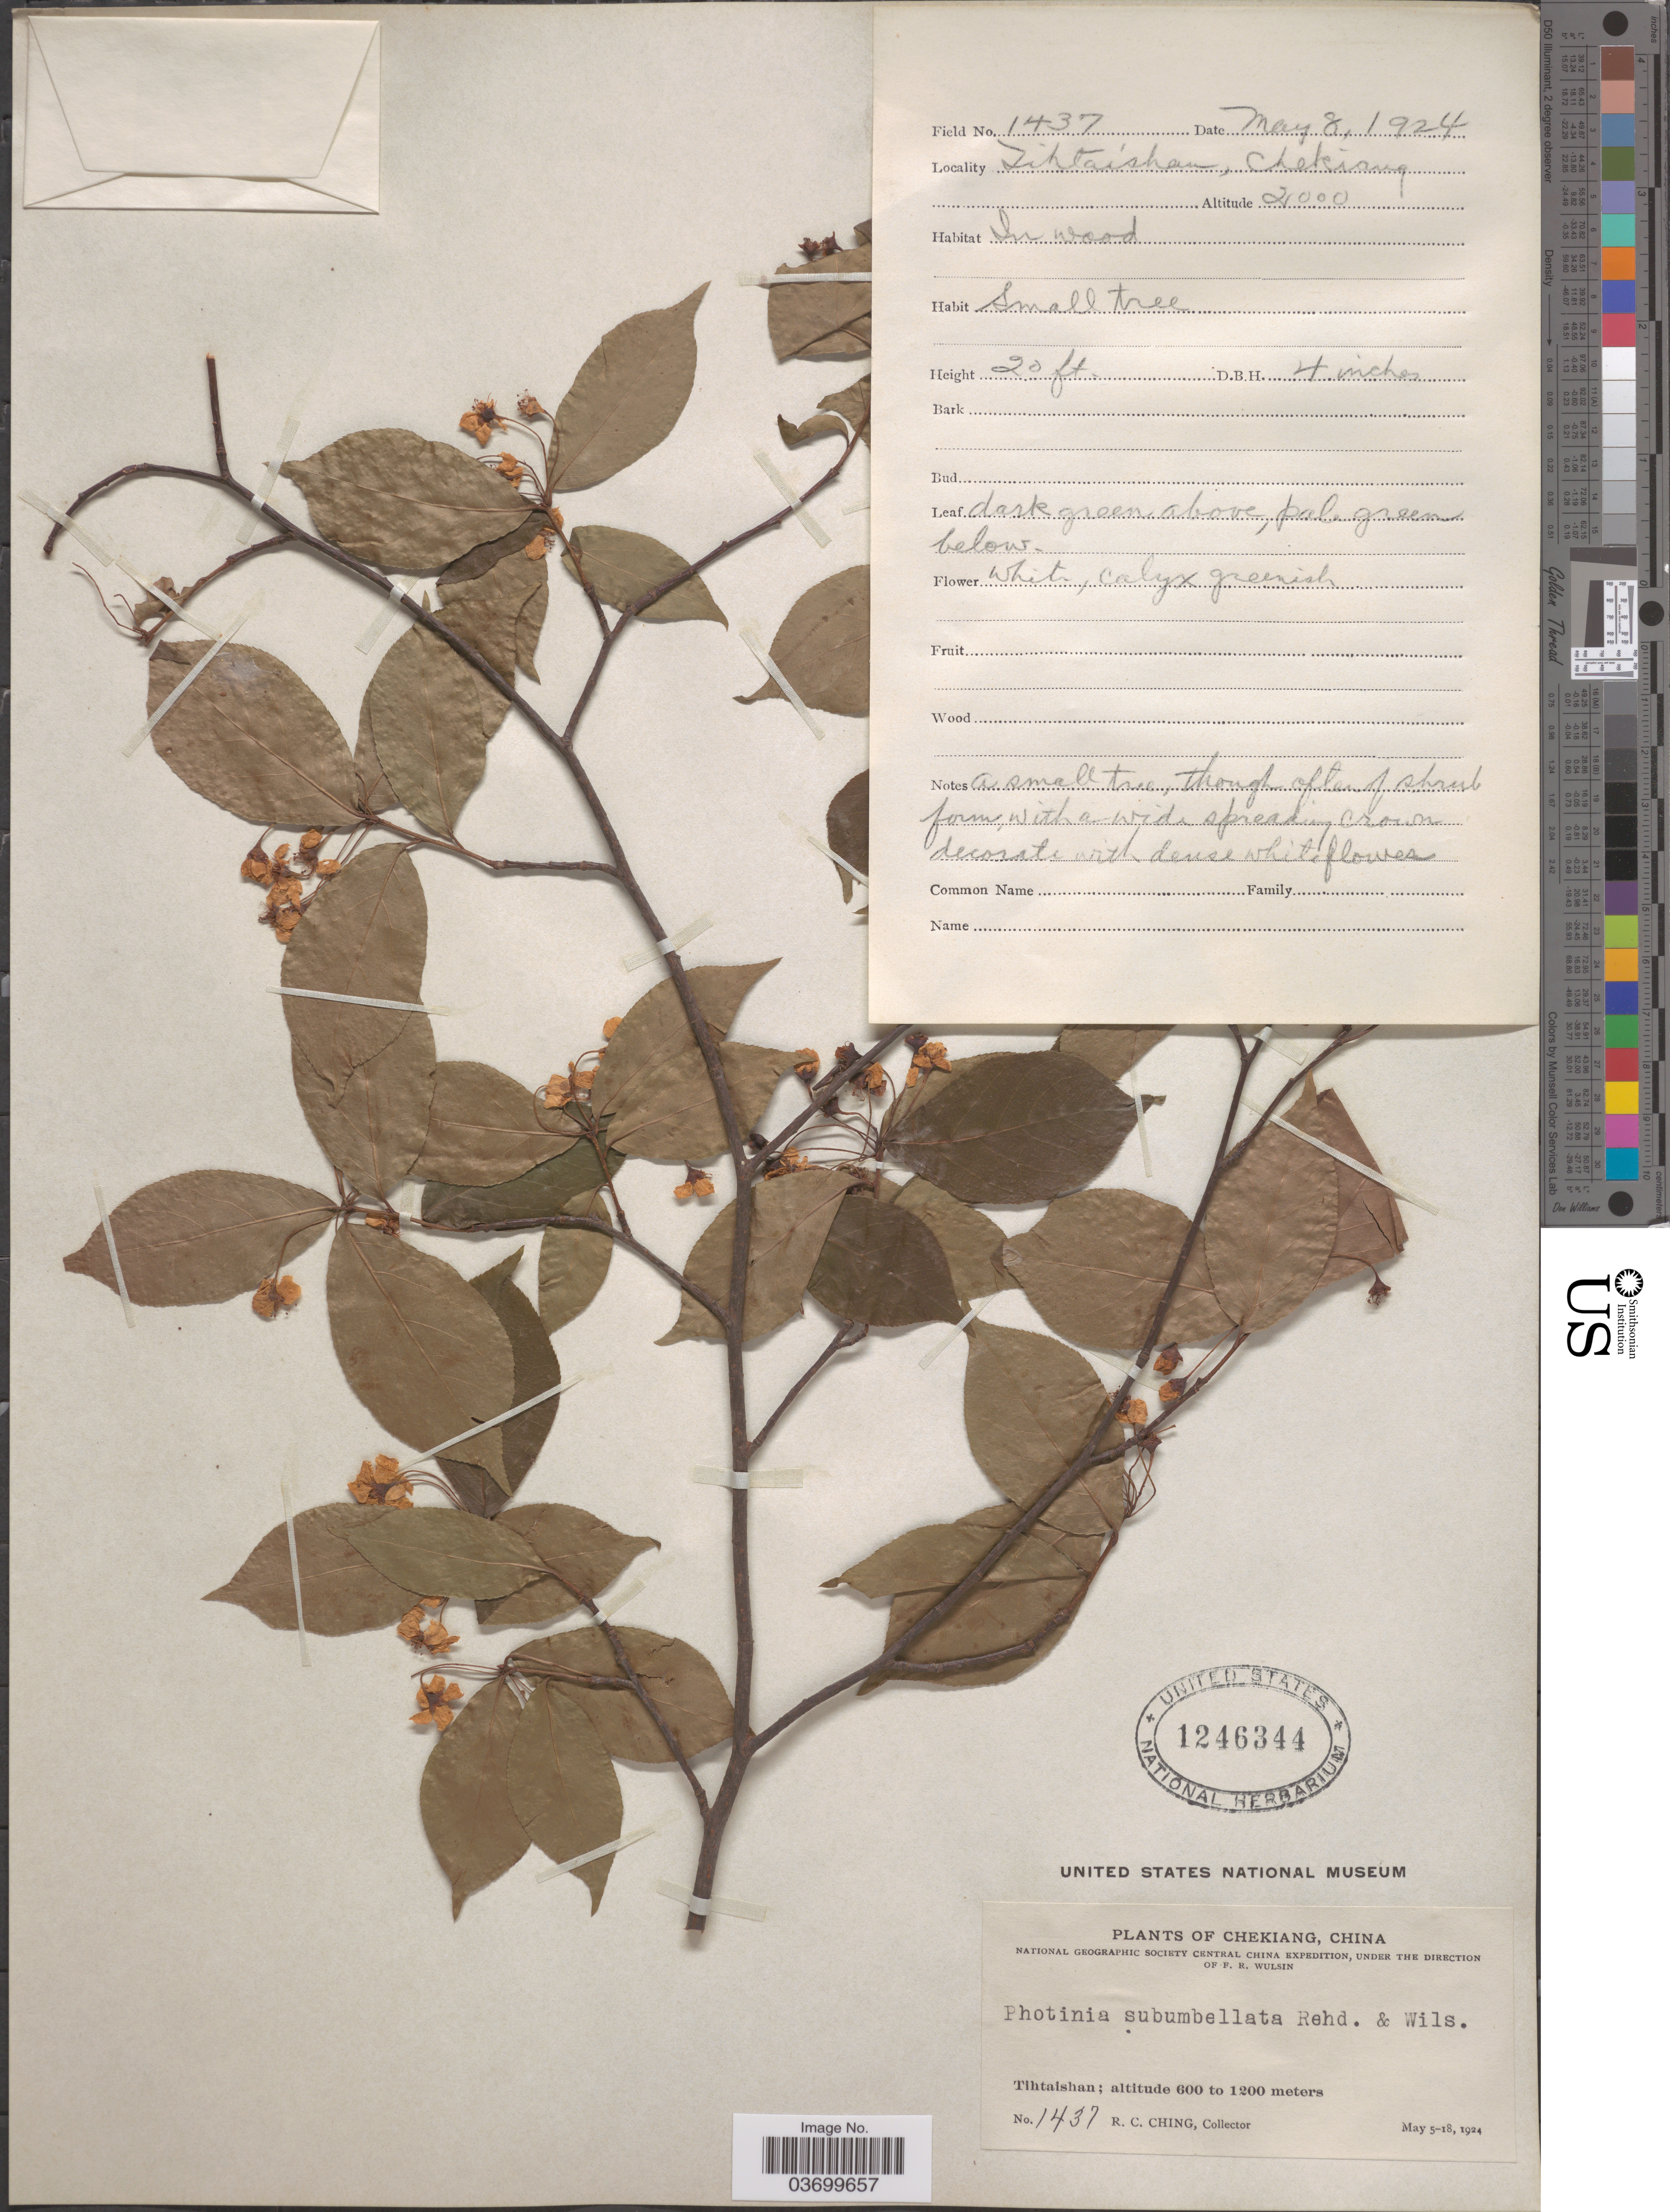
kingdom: Plantae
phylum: Tracheophyta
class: Magnoliopsida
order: Rosales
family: Rosaceae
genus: Photinia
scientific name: Photinia subumbellata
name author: Rehder & E.H. Wilson in Sarg.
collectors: R. C. Ching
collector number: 1437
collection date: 1924-05-08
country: China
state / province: Zhejiang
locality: Tihtaishan, Chekiang.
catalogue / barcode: US 1246344